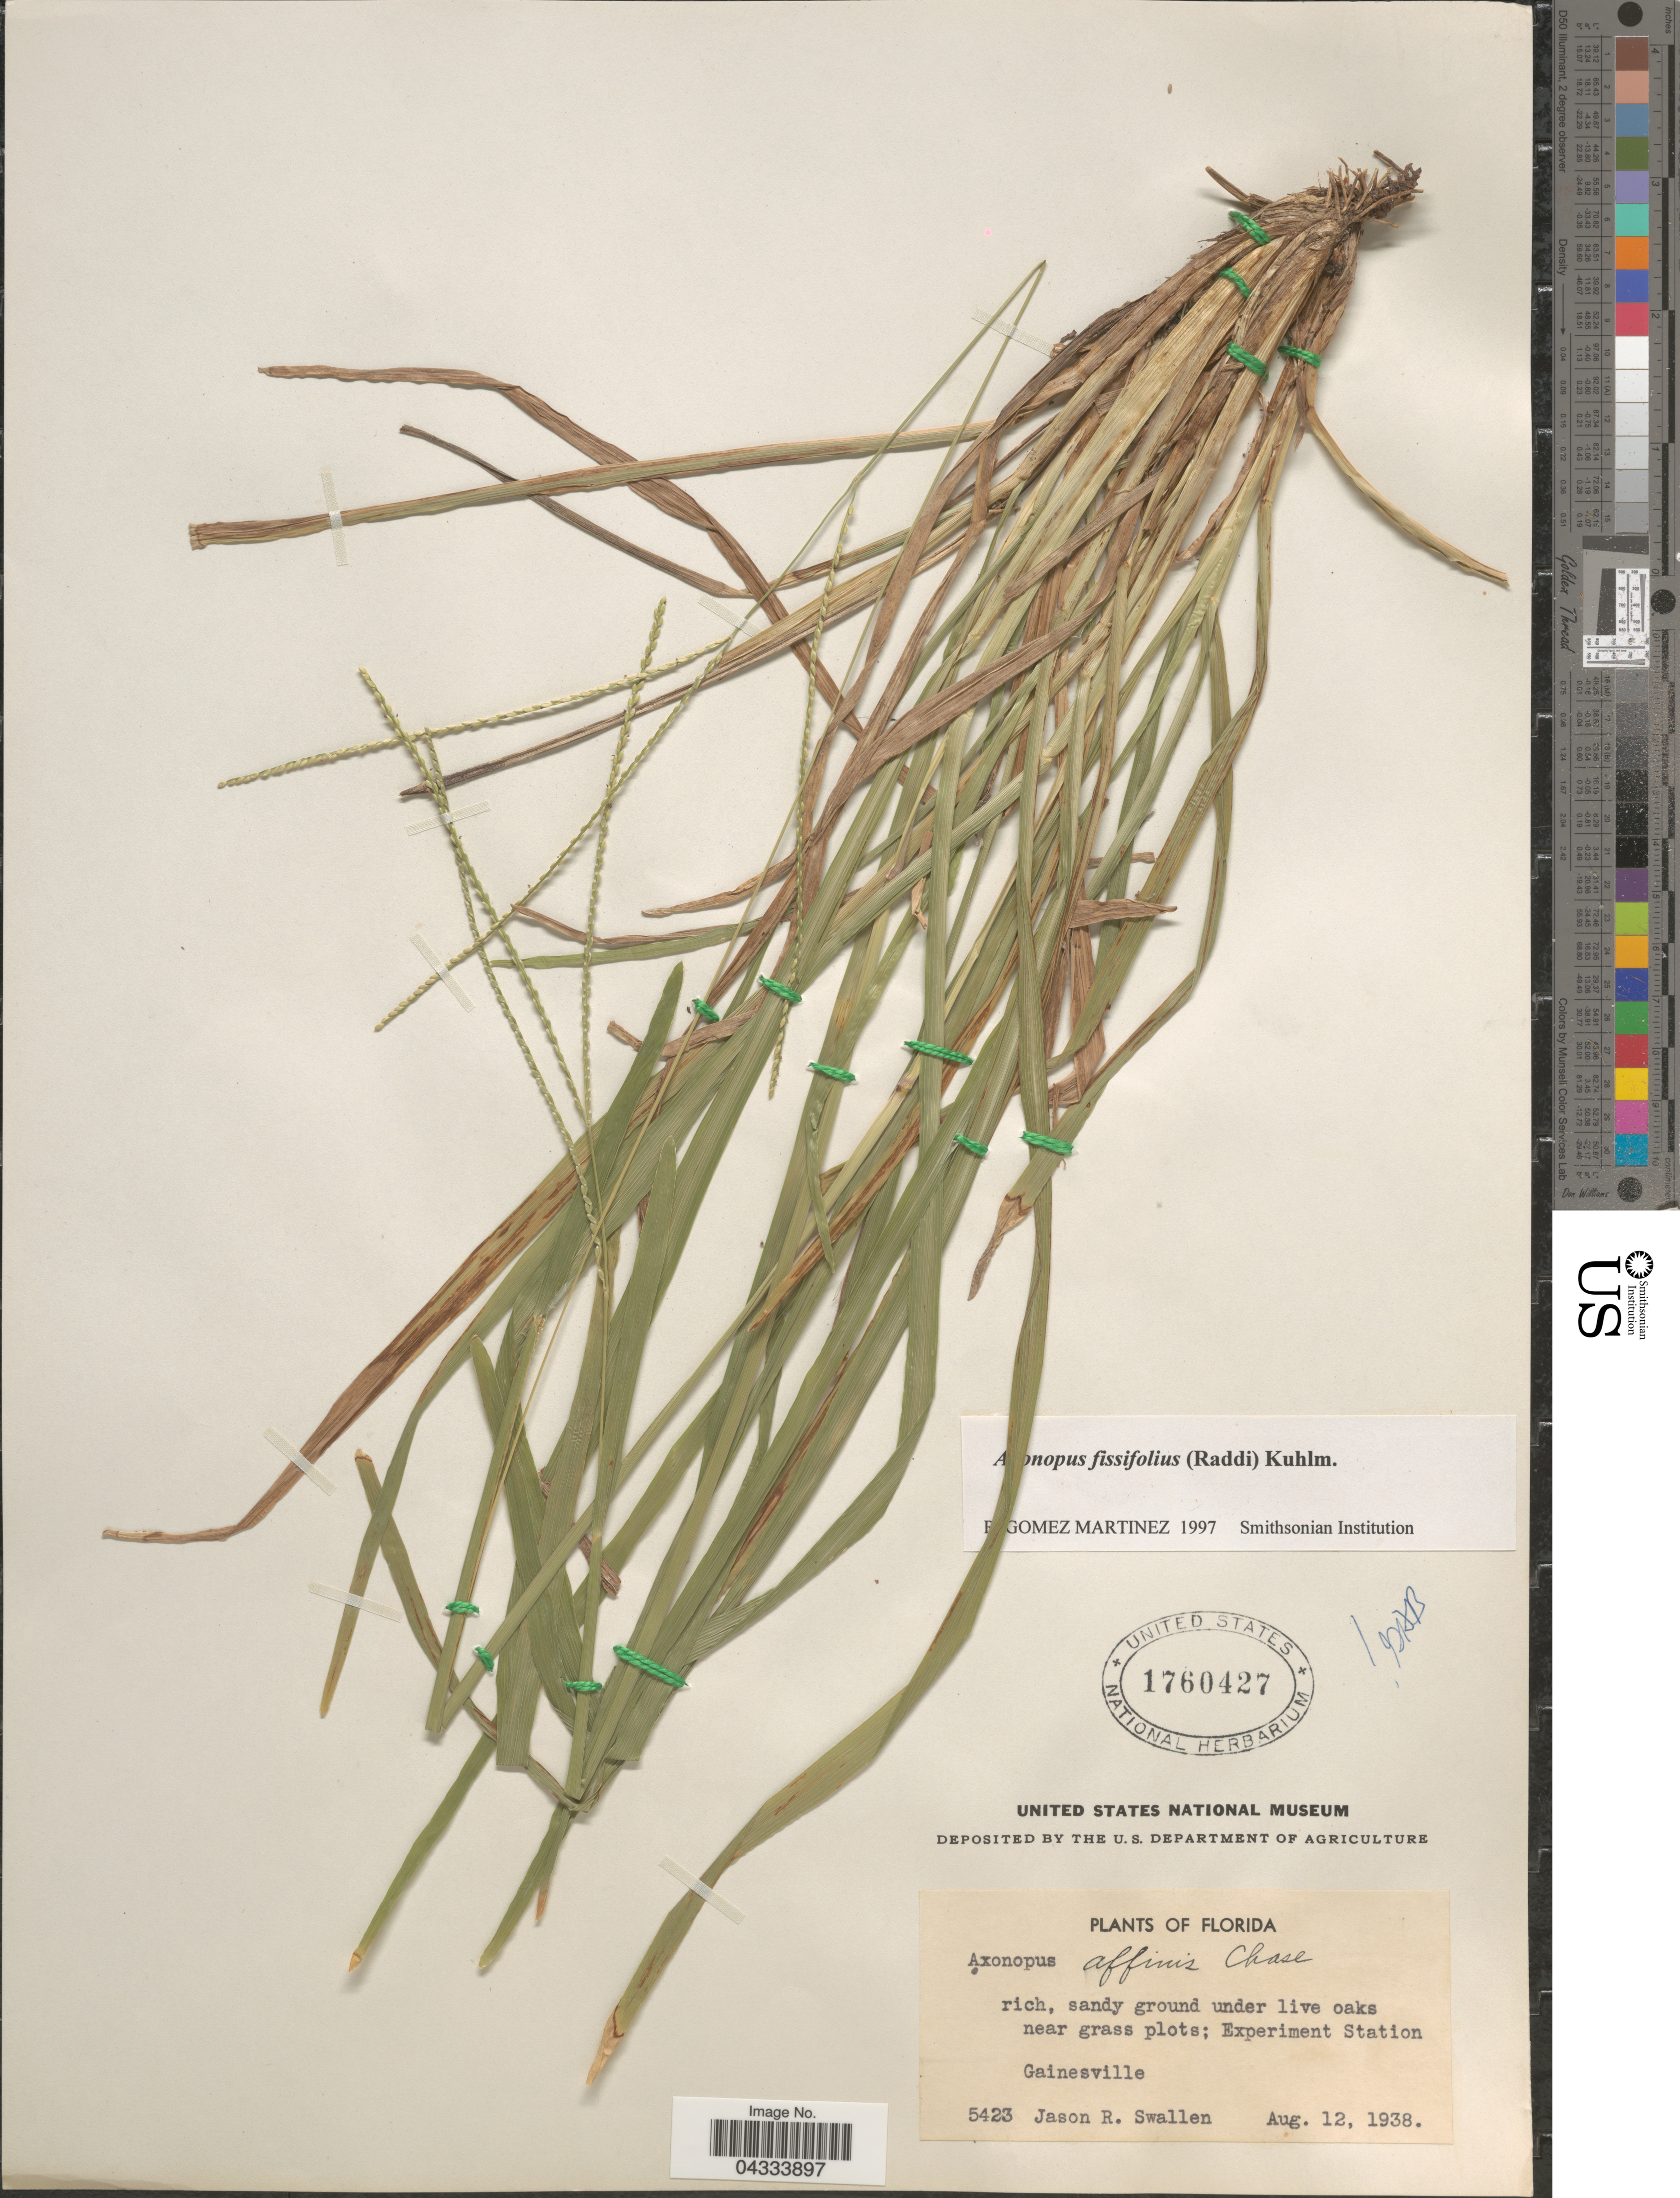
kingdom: Plantae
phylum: Tracheophyta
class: Liliopsida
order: Poales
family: Poaceae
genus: Axonopus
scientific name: Axonopus fissifolius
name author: (Raddi) Kuhlm.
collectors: J. R. Swallen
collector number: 5423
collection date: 1938-08-12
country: United States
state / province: Florida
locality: Experiment Station Gainesville.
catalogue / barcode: US 1760427